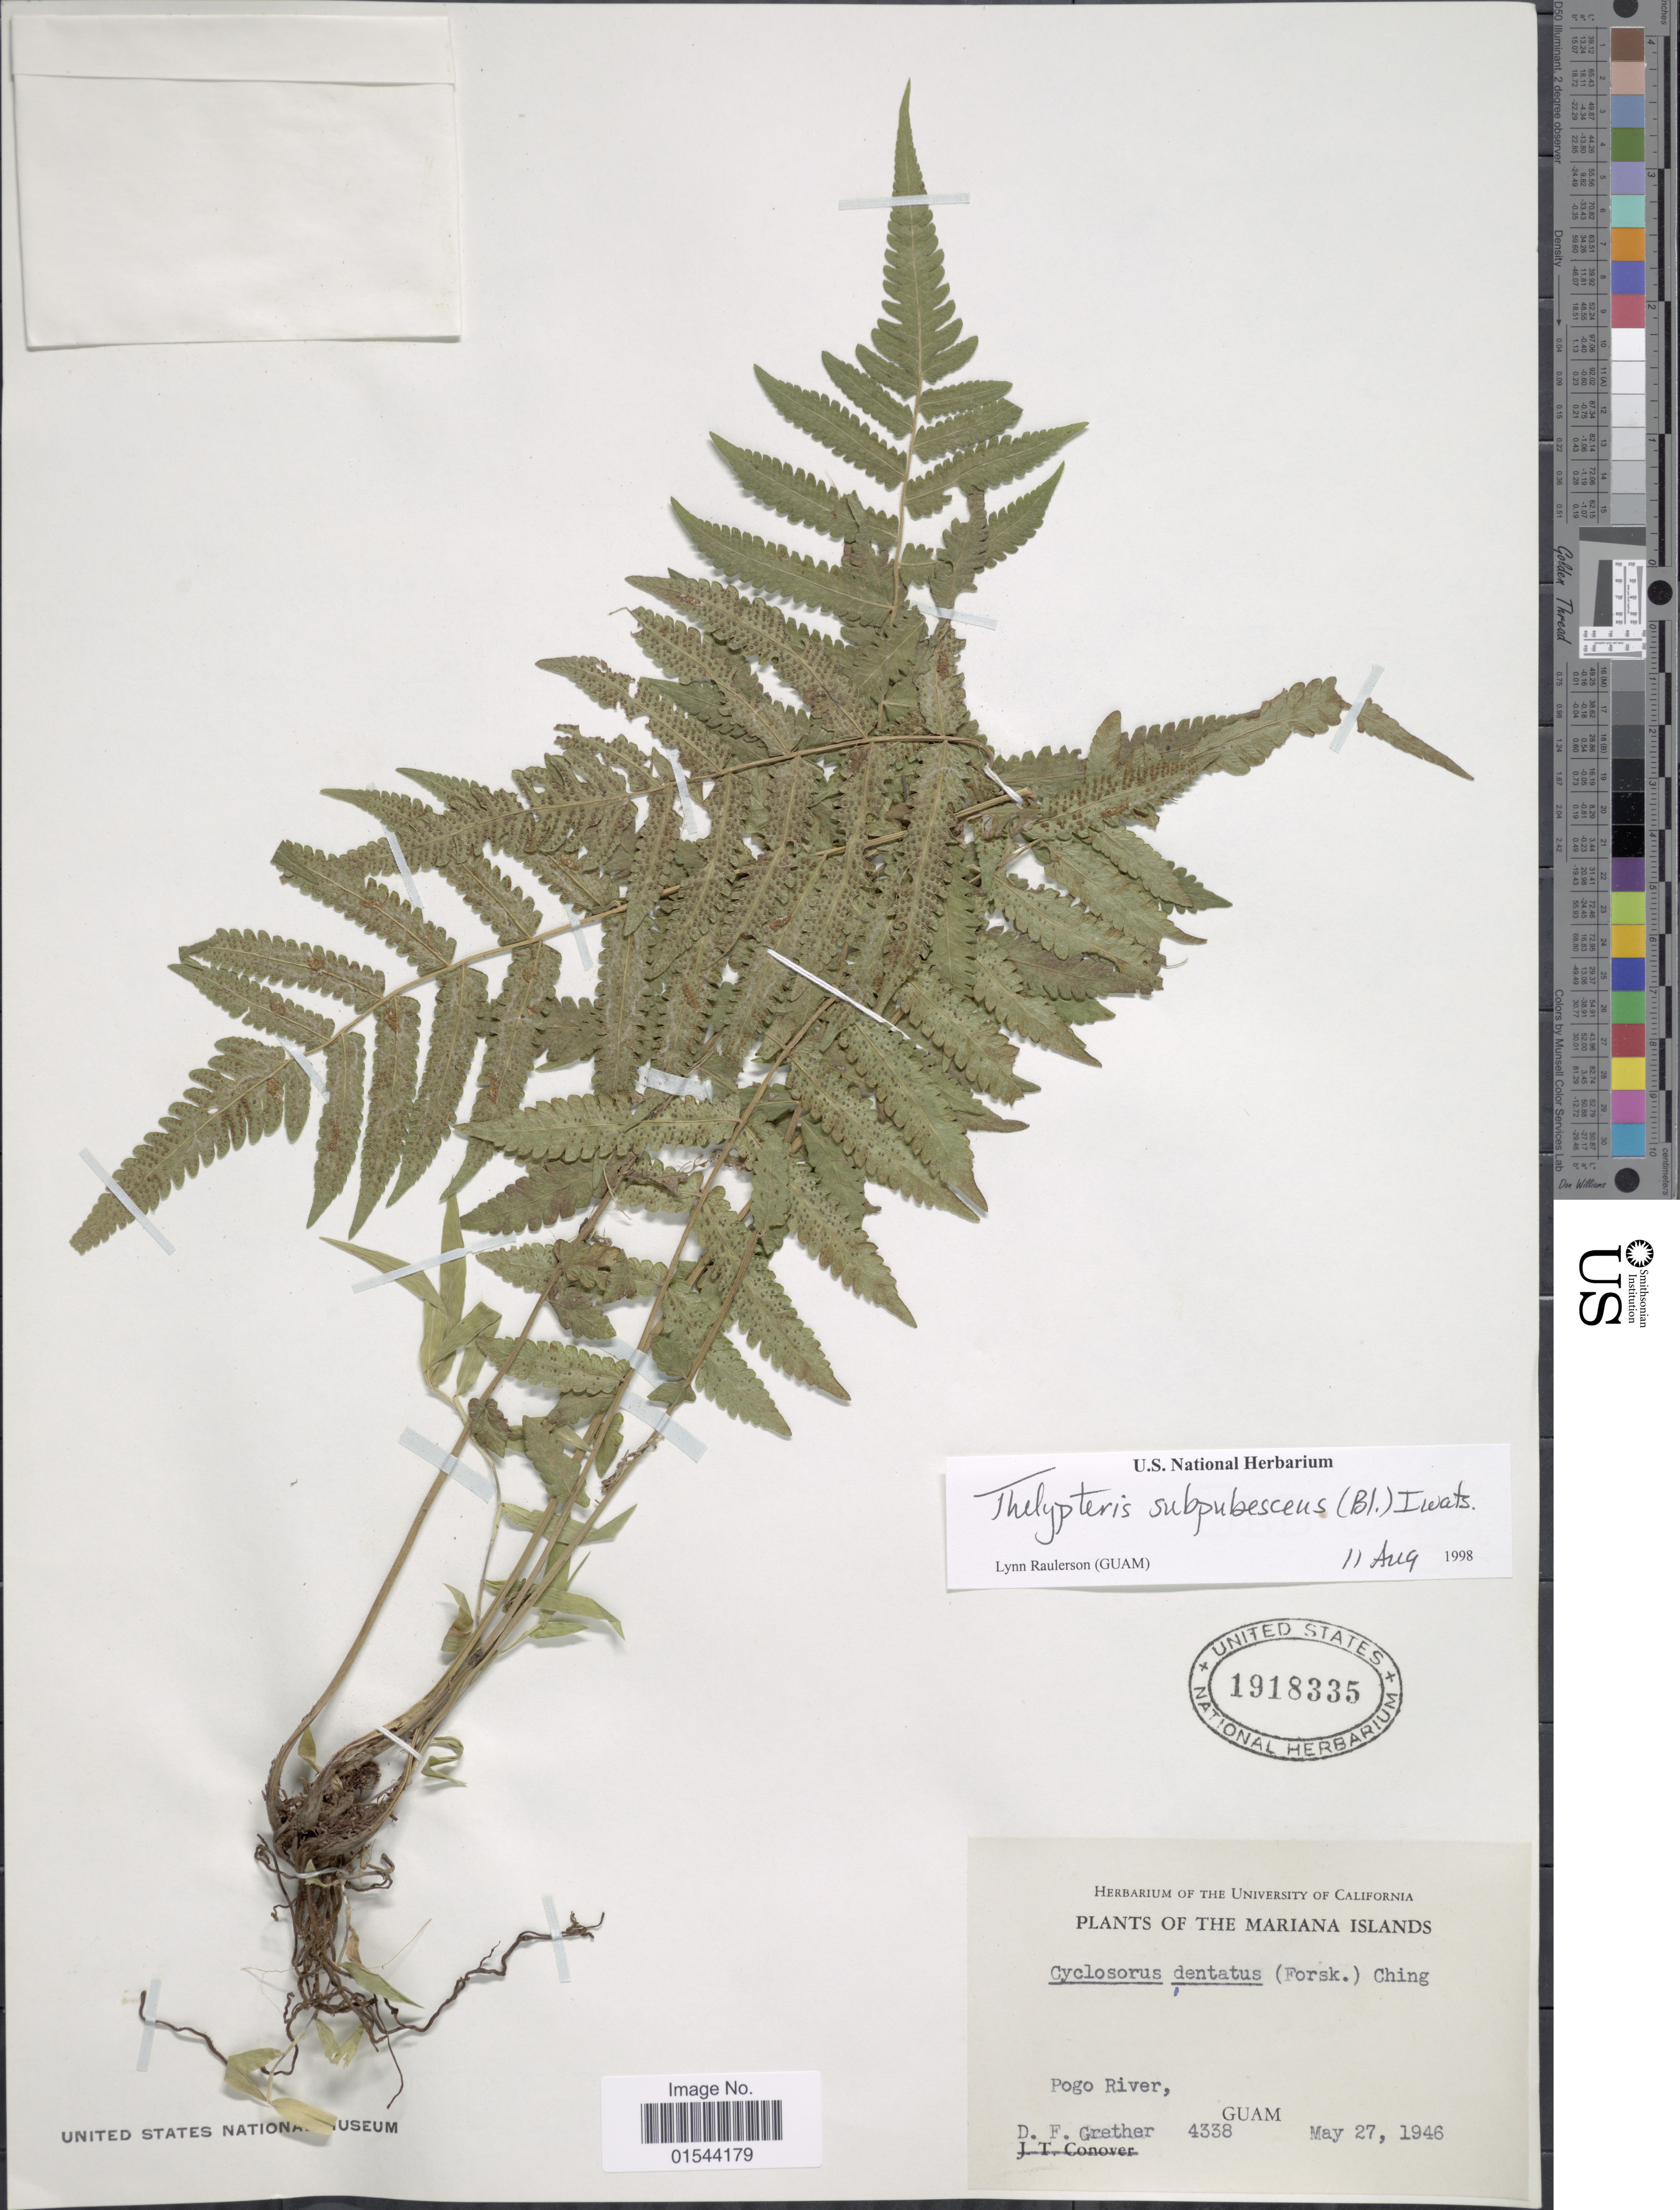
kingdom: Plantae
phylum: Tracheophyta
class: Polypodiopsida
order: Polypodiales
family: Thelypteridaceae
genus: Christella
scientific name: Christella subpubescens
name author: (Blume) Holttum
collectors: D. F. Grether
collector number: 4338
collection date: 1946-05-27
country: Guam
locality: The Mariana Islands, Pogo River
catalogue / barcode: US 1918335